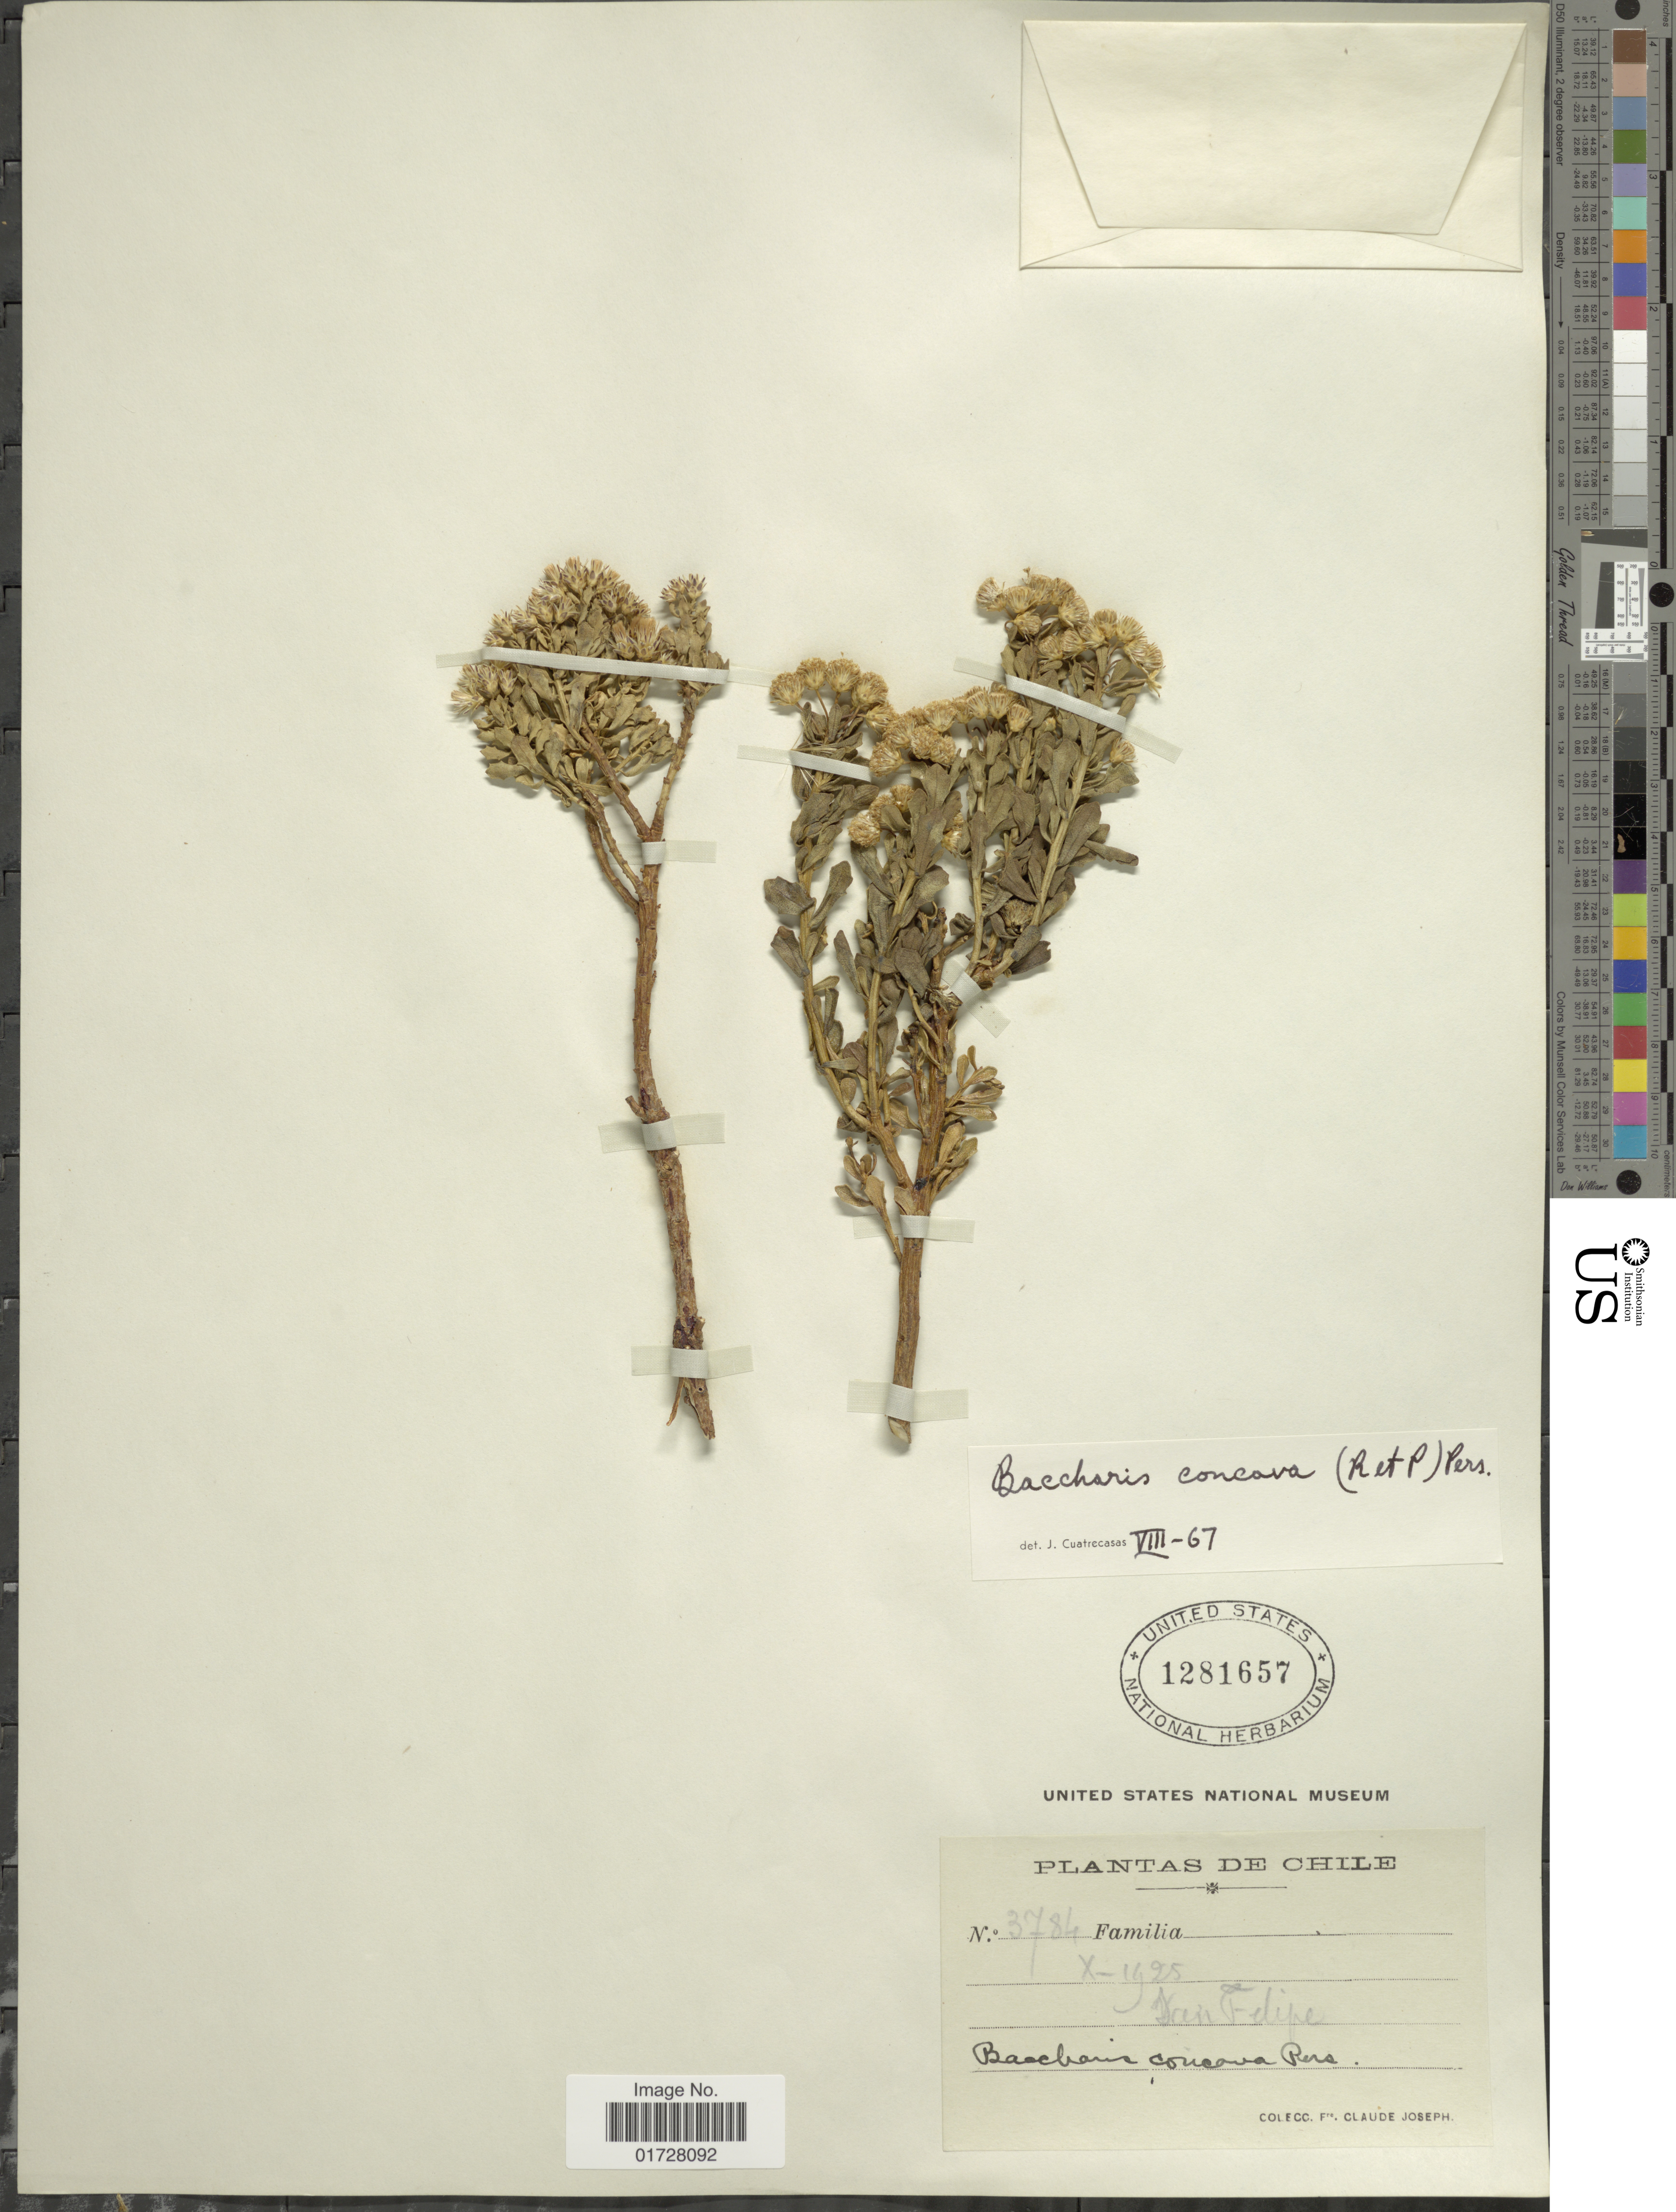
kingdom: Plantae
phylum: Tracheophyta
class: Magnoliopsida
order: Asterales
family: Asteraceae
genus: Baccharis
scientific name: Baccharis concava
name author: (Ruiz & Pav.) Pers.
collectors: Bro. Claude-Joseph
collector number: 3784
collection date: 1925-10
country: Chile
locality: San Felipe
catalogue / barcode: US 1281657